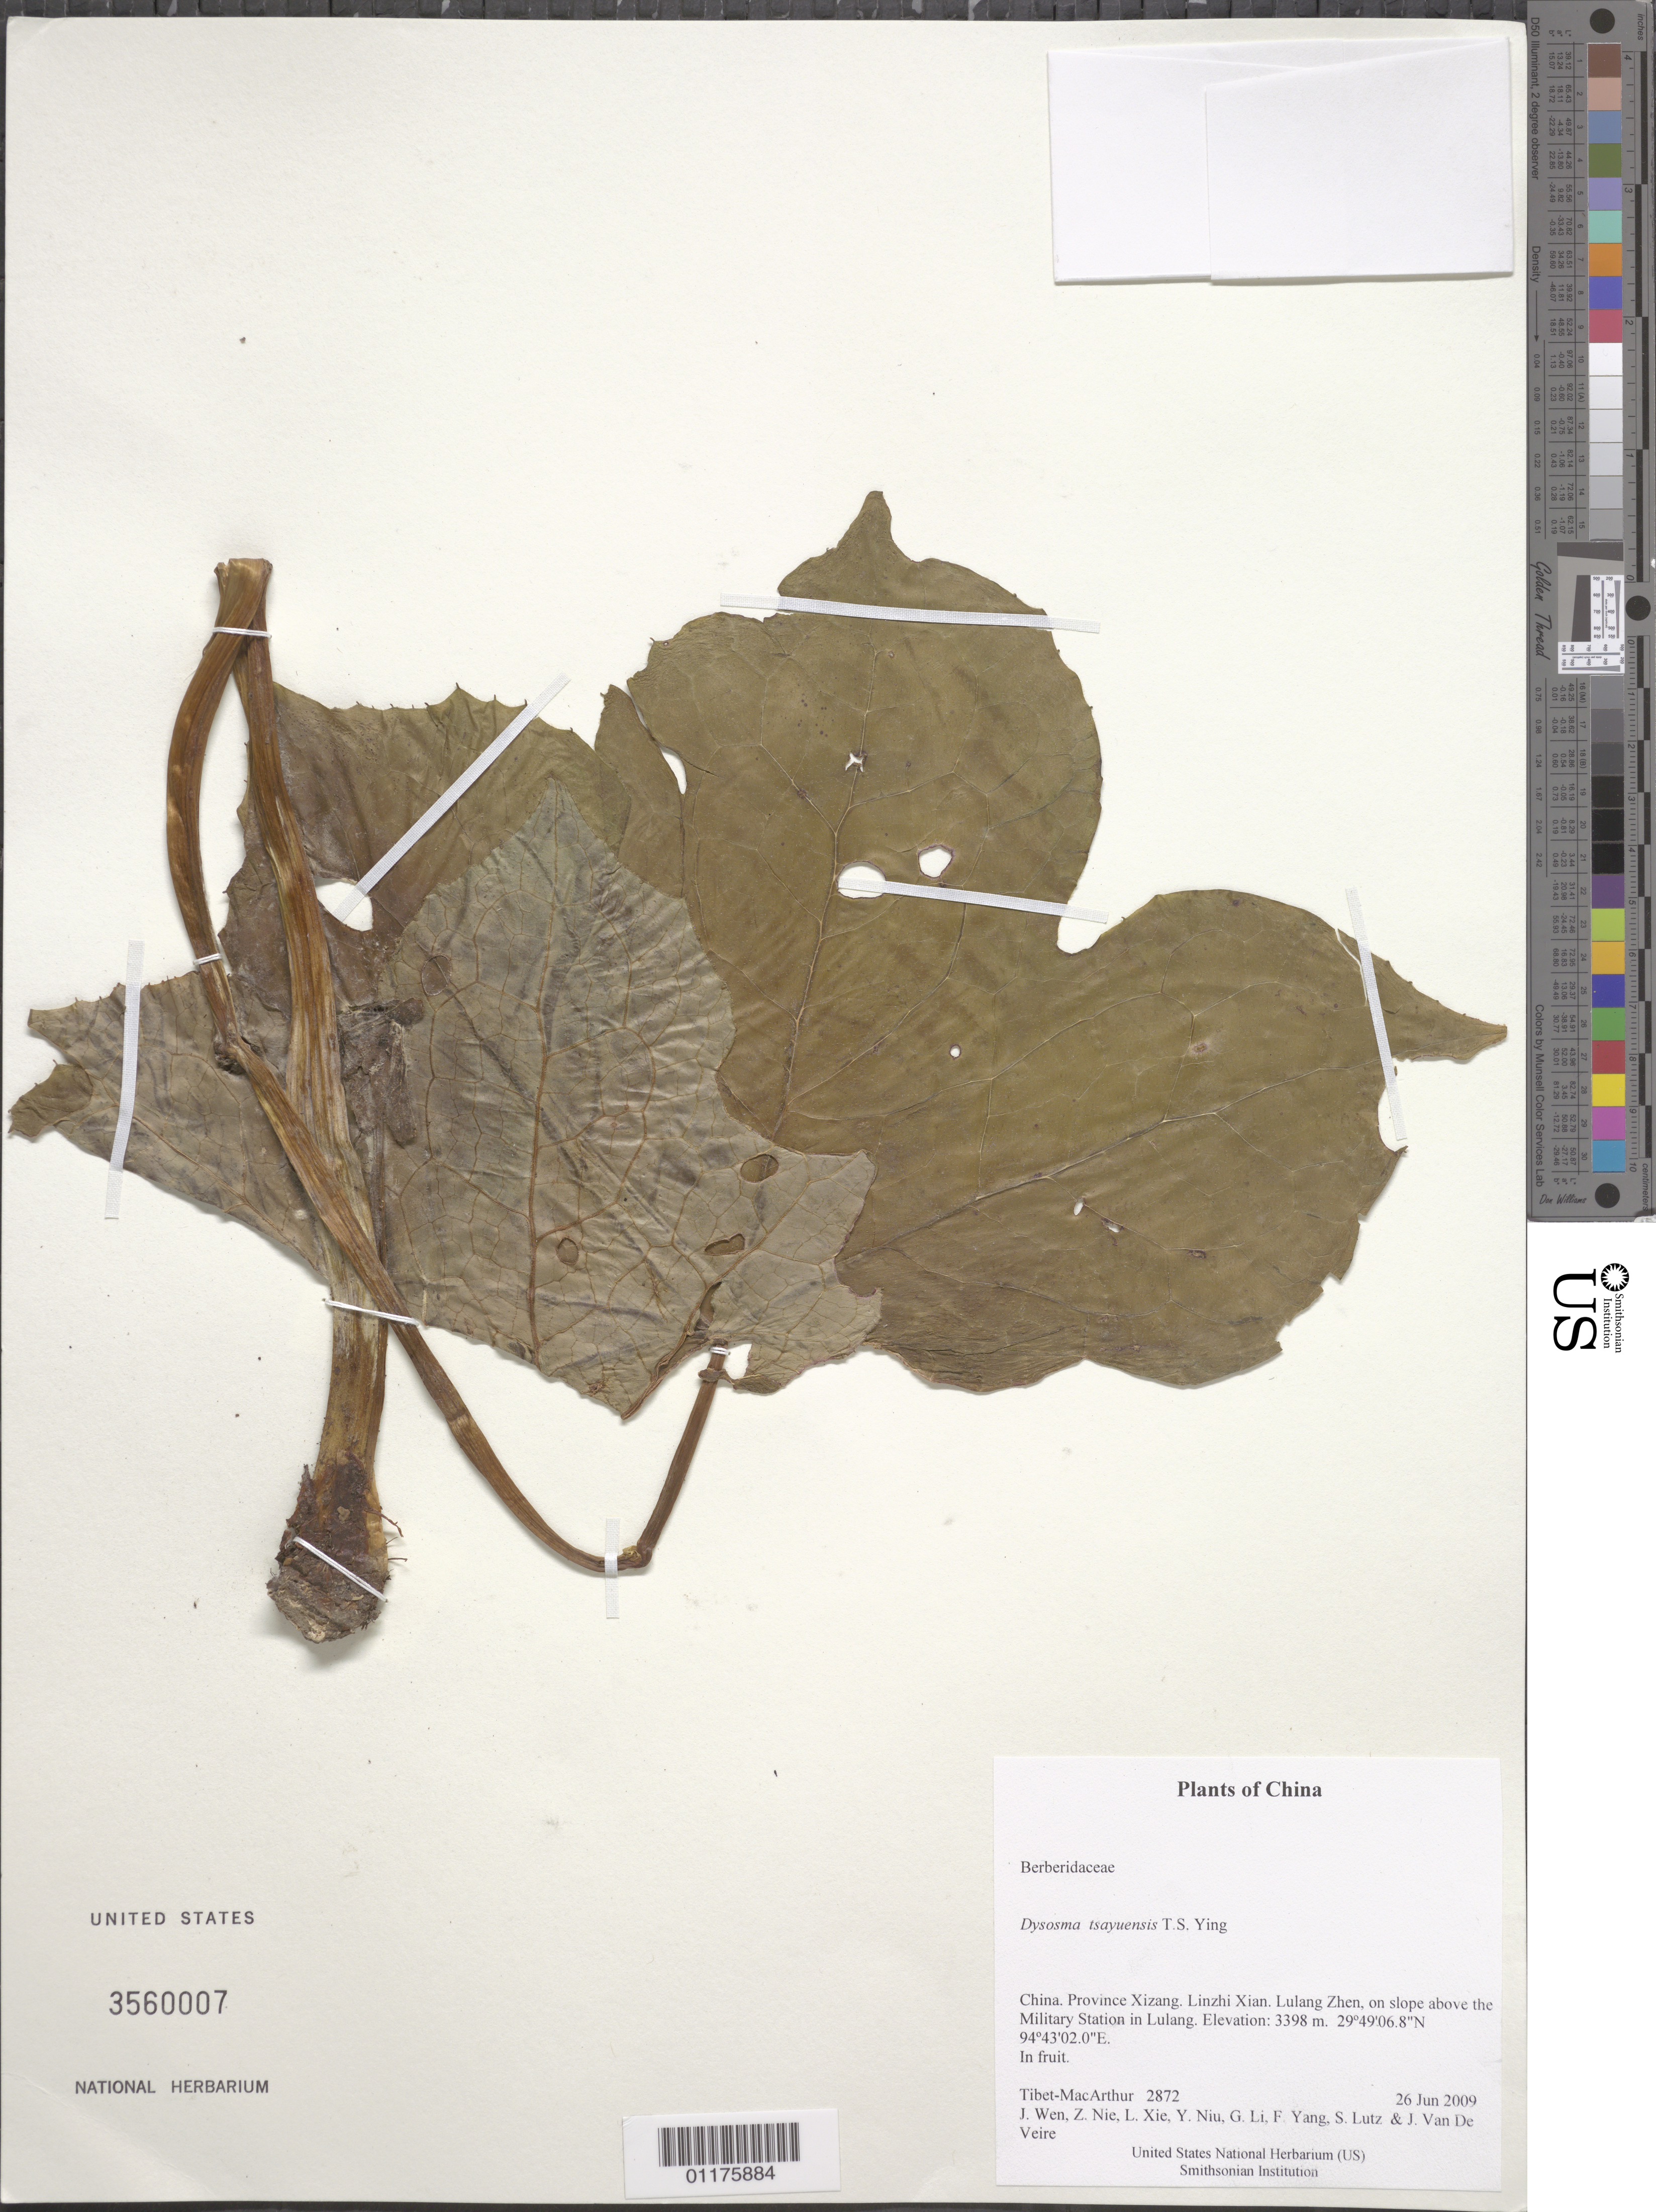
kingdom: Plantae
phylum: Tracheophyta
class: Magnoliopsida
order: Ranunculales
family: Berberidaceae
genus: Dysosma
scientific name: Dysosma tsayuensis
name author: T.S.Ying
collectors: Tibet-MacArthur, J. Wen, Z. Nie, L. Xie, Y. Niu, G. Li, F. Yang, S. Lutz & J. Van De Veire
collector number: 2872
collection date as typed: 26 Jun 2009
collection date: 2009-06-26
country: China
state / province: Xizang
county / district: Linzhi Xian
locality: Lulang Zhen, on slope above the Military Station in Lulang.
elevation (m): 3398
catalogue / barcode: US 3560007